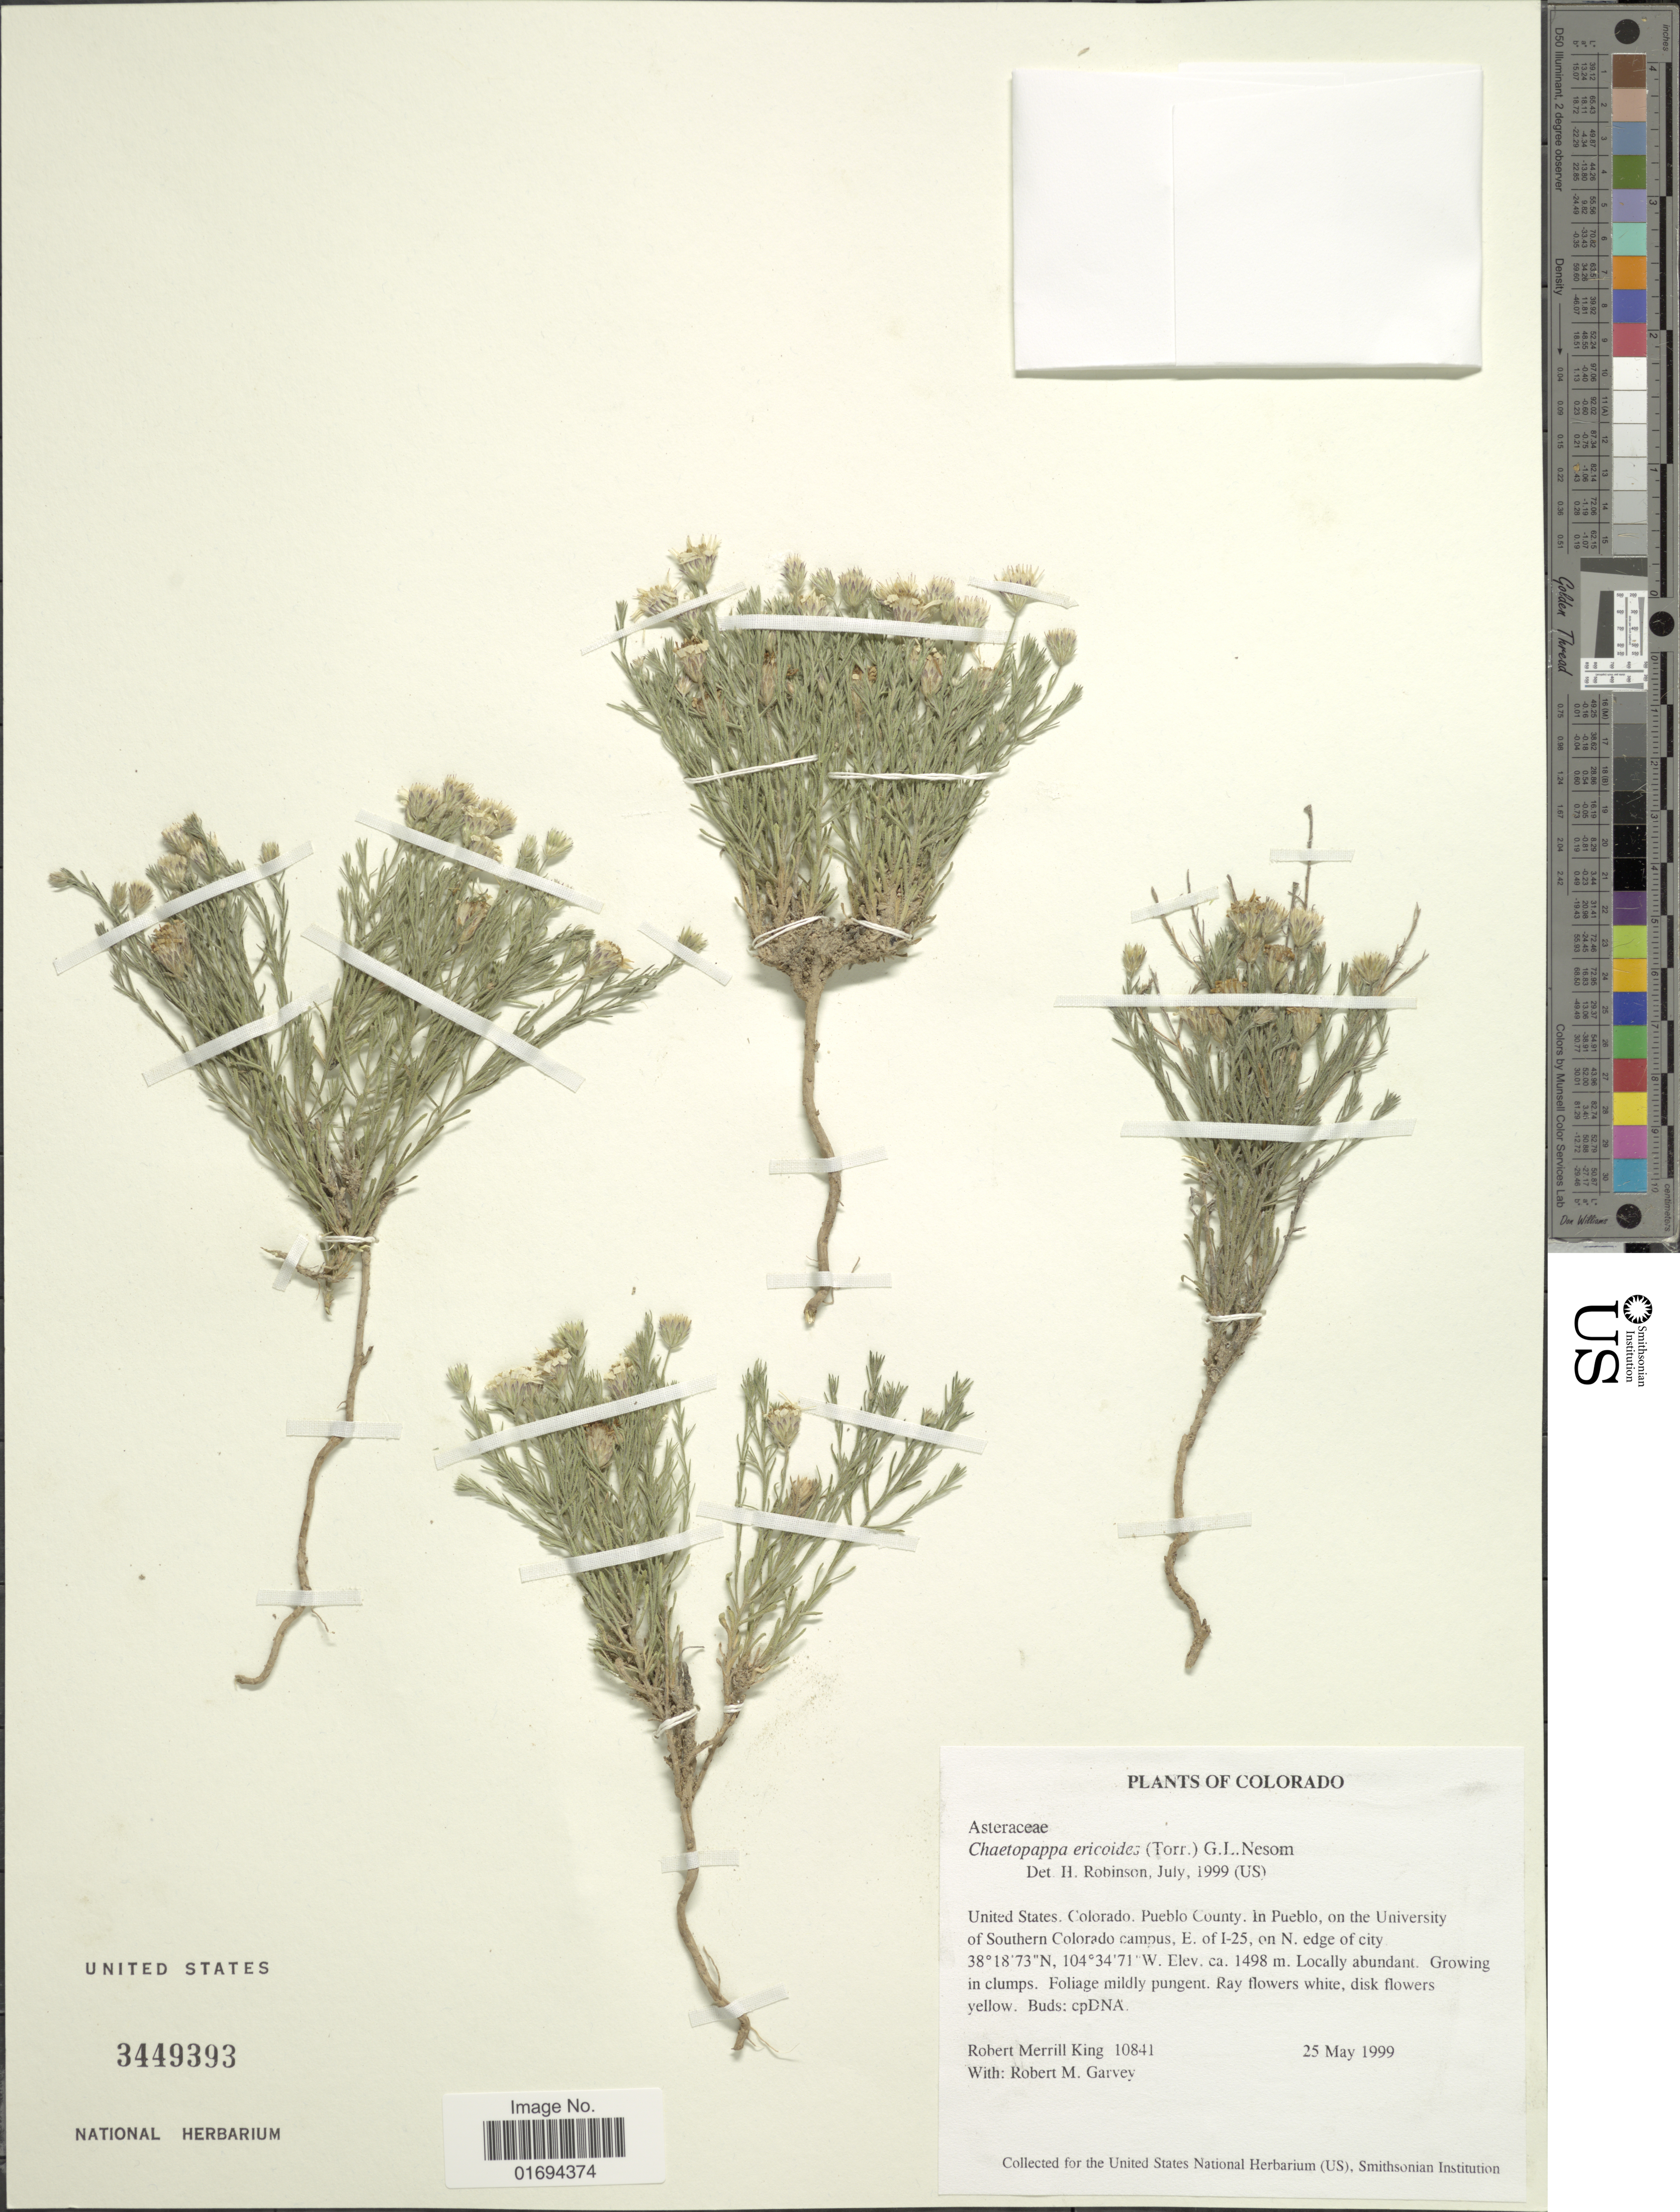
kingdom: Plantae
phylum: Tracheophyta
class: Magnoliopsida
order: Asterales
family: Asteraceae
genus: Chaetopappa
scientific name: Chaetopappa ericoides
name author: (Torr.) G.L. Nesom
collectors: R. M. King & R. Garvey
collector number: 10841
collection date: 1999-05-25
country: United States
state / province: Colorado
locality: Pueblo County, In Pueblo, on the University of Southern Colorado campus, E. of I-25, on N. edge of city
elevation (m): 1498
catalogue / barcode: US 3449393